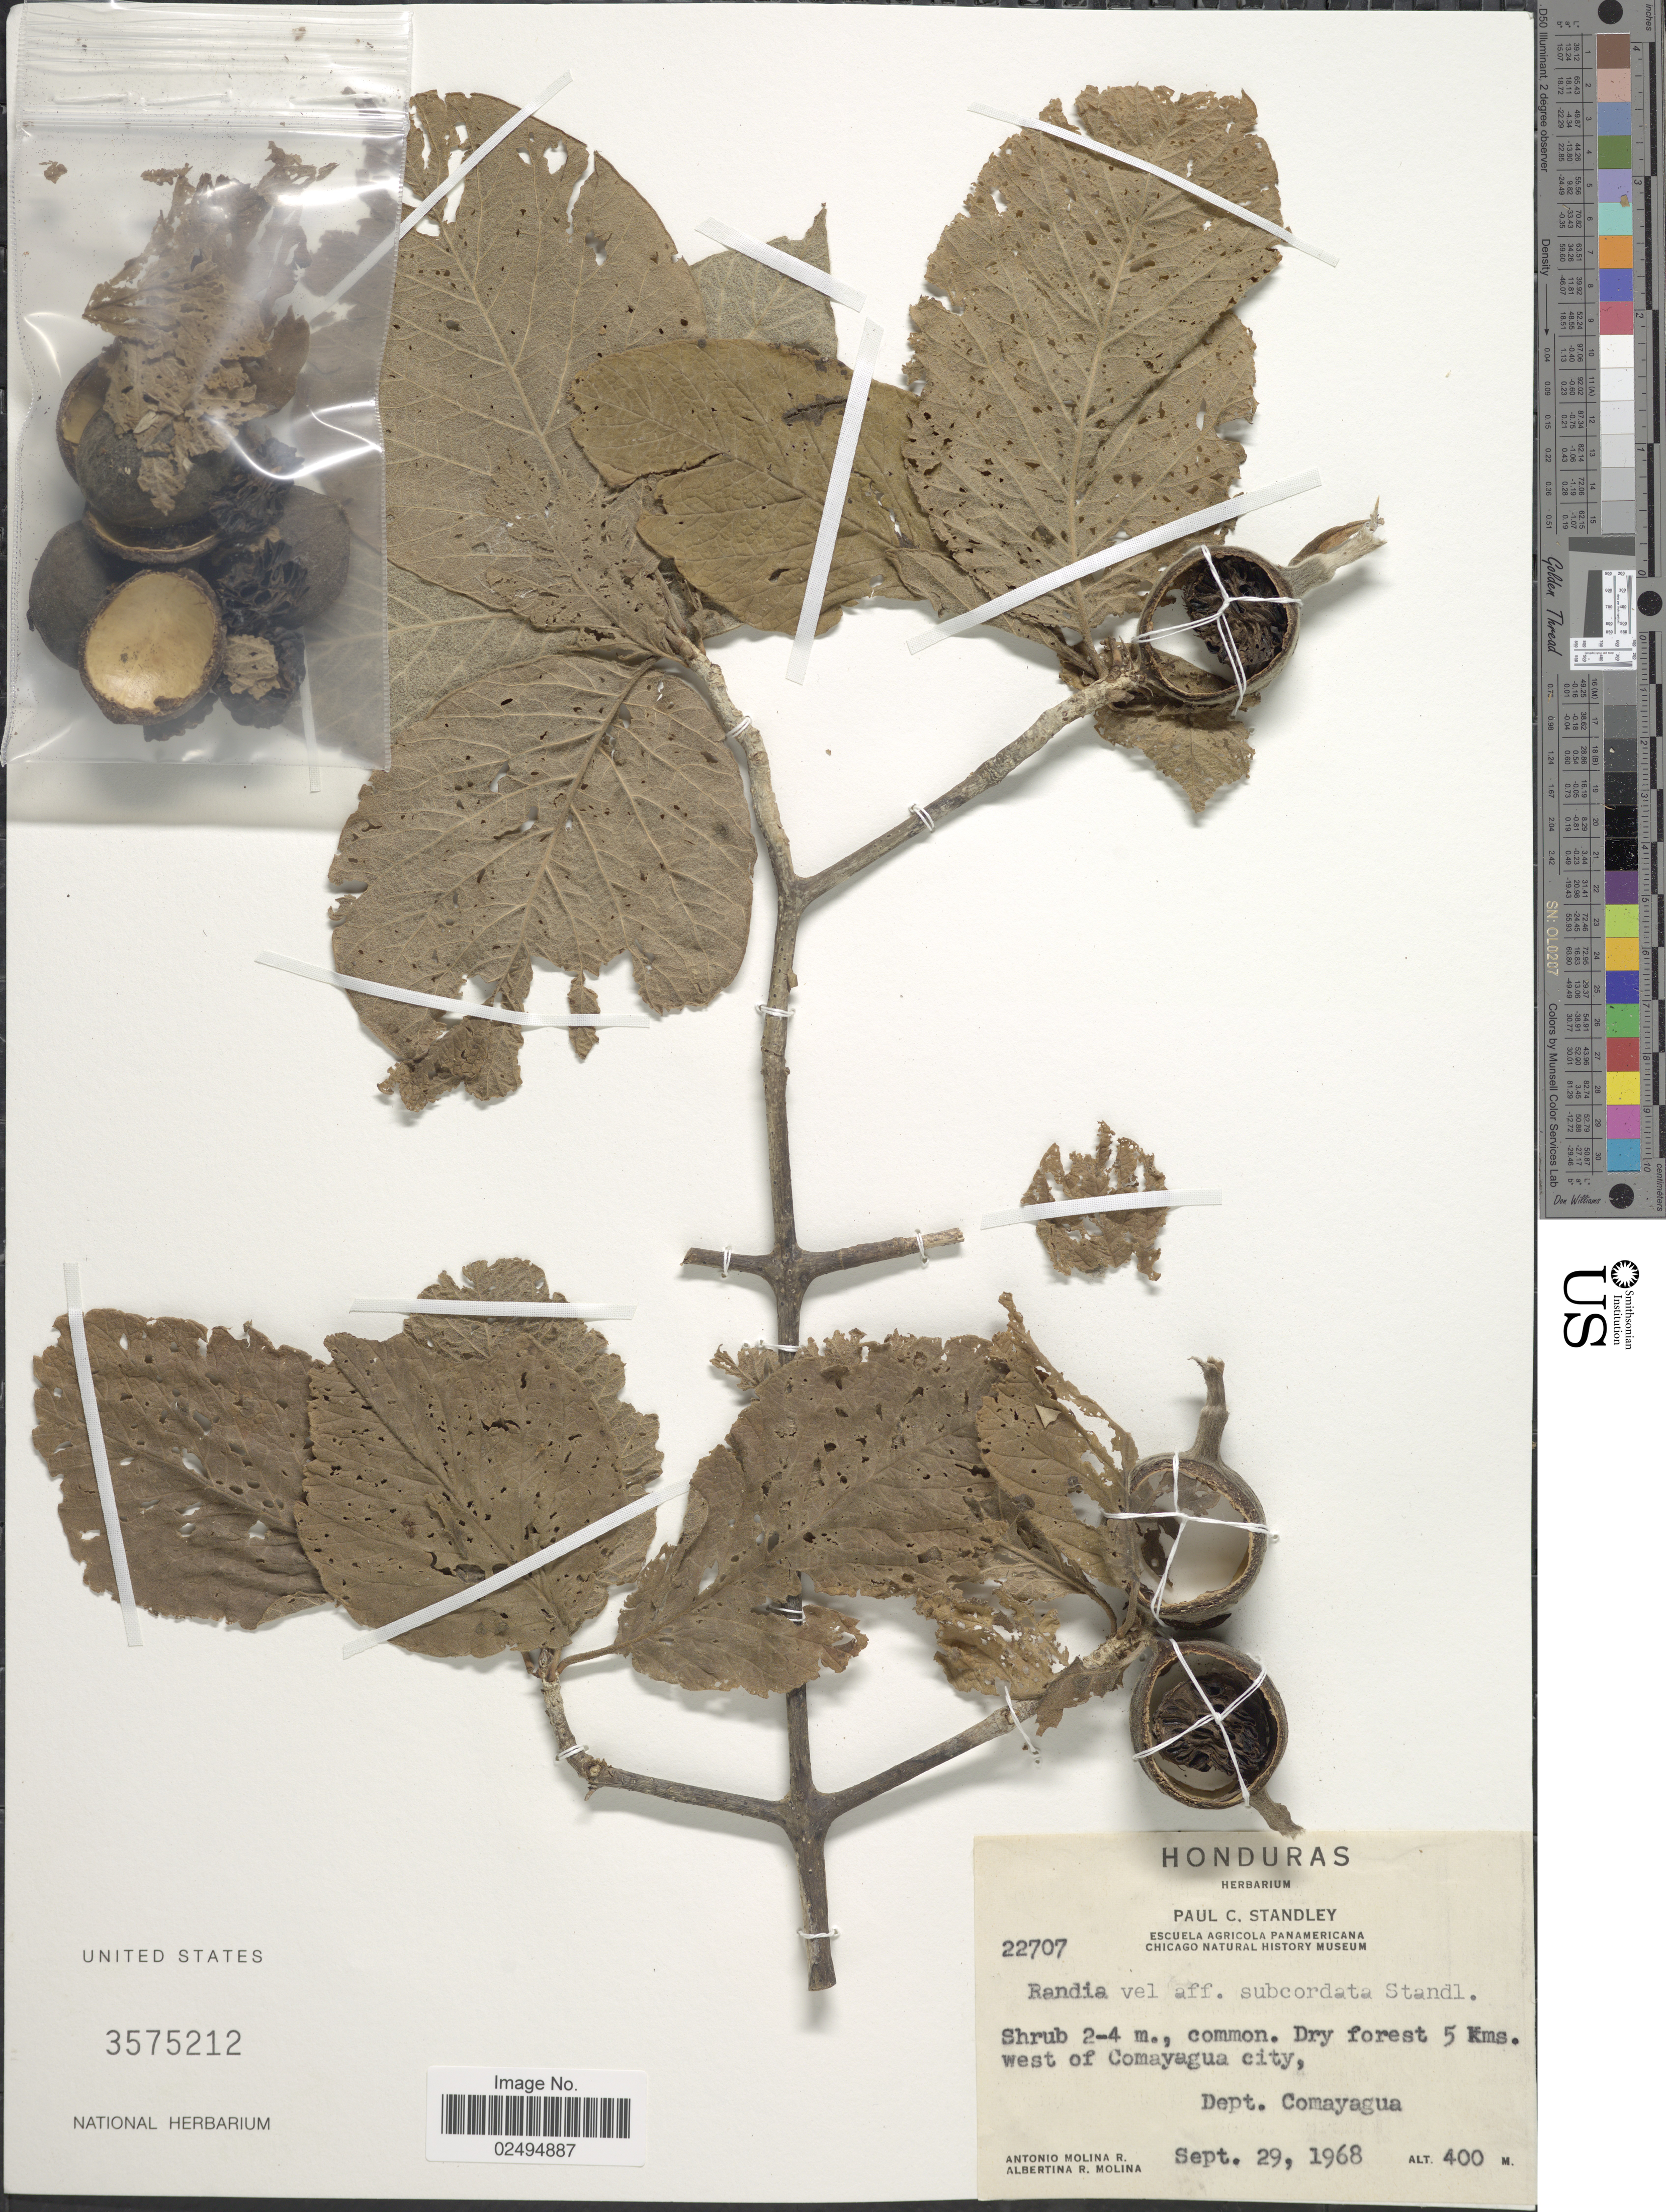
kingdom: Plantae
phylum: Tracheophyta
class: Magnoliopsida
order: Gentianales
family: Rubiaceae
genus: Randia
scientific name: Randia subcordata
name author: Standl.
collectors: A. Molina R. & A. R. Molina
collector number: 22707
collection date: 1968-09-29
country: Honduras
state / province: Comayagua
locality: Dry forest 5 kms. west of Comayagua city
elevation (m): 400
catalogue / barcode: US 3575212